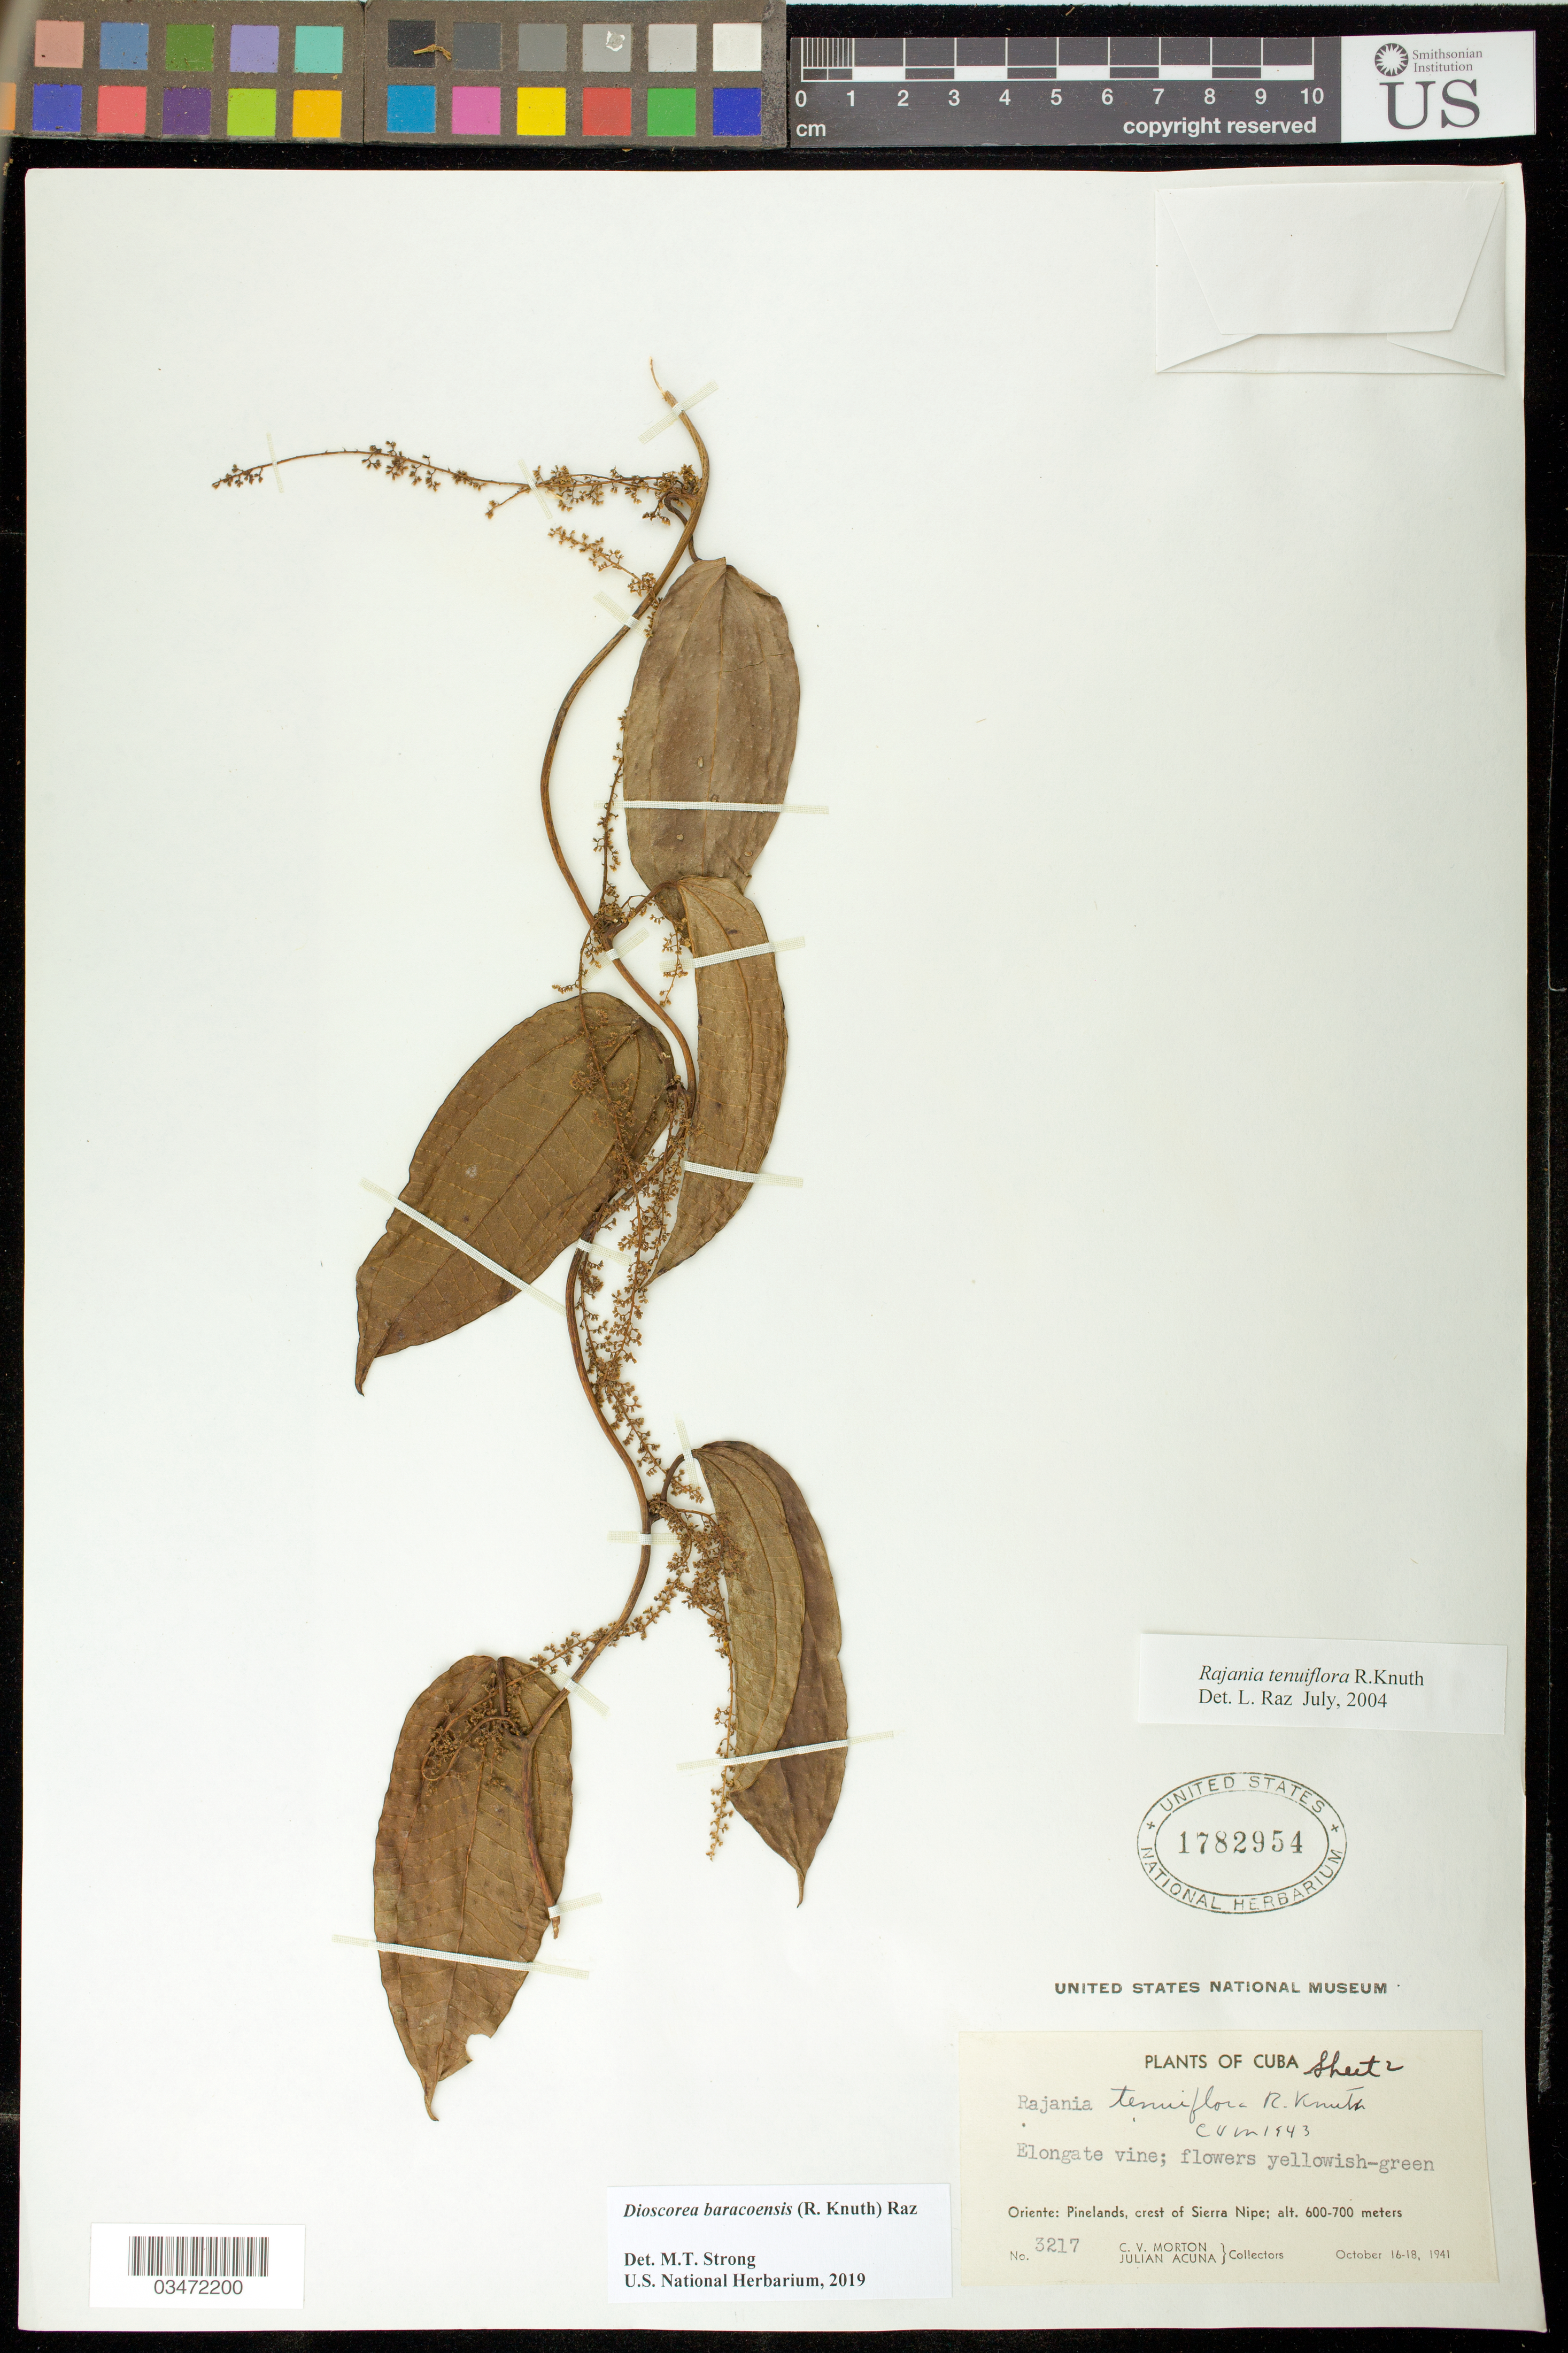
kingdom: Plantae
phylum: Tracheophyta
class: Liliopsida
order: Dioscoreales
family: Dioscoreaceae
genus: Dioscorea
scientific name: Dioscorea baracoensis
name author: (R. Knuth) Raz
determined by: Strong, M. T., (US), Smithsonian Institution - National Museum of Natural History (UNITED STATES)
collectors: C. V. Morton & J. B. Acuña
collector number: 3217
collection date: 1941-10-16/1941-10-18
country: Cuba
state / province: Holguín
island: Cuba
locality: Oriente [Holguín]. Crest of Sierra Nipe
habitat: Pinelands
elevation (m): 600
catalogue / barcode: US 1782954